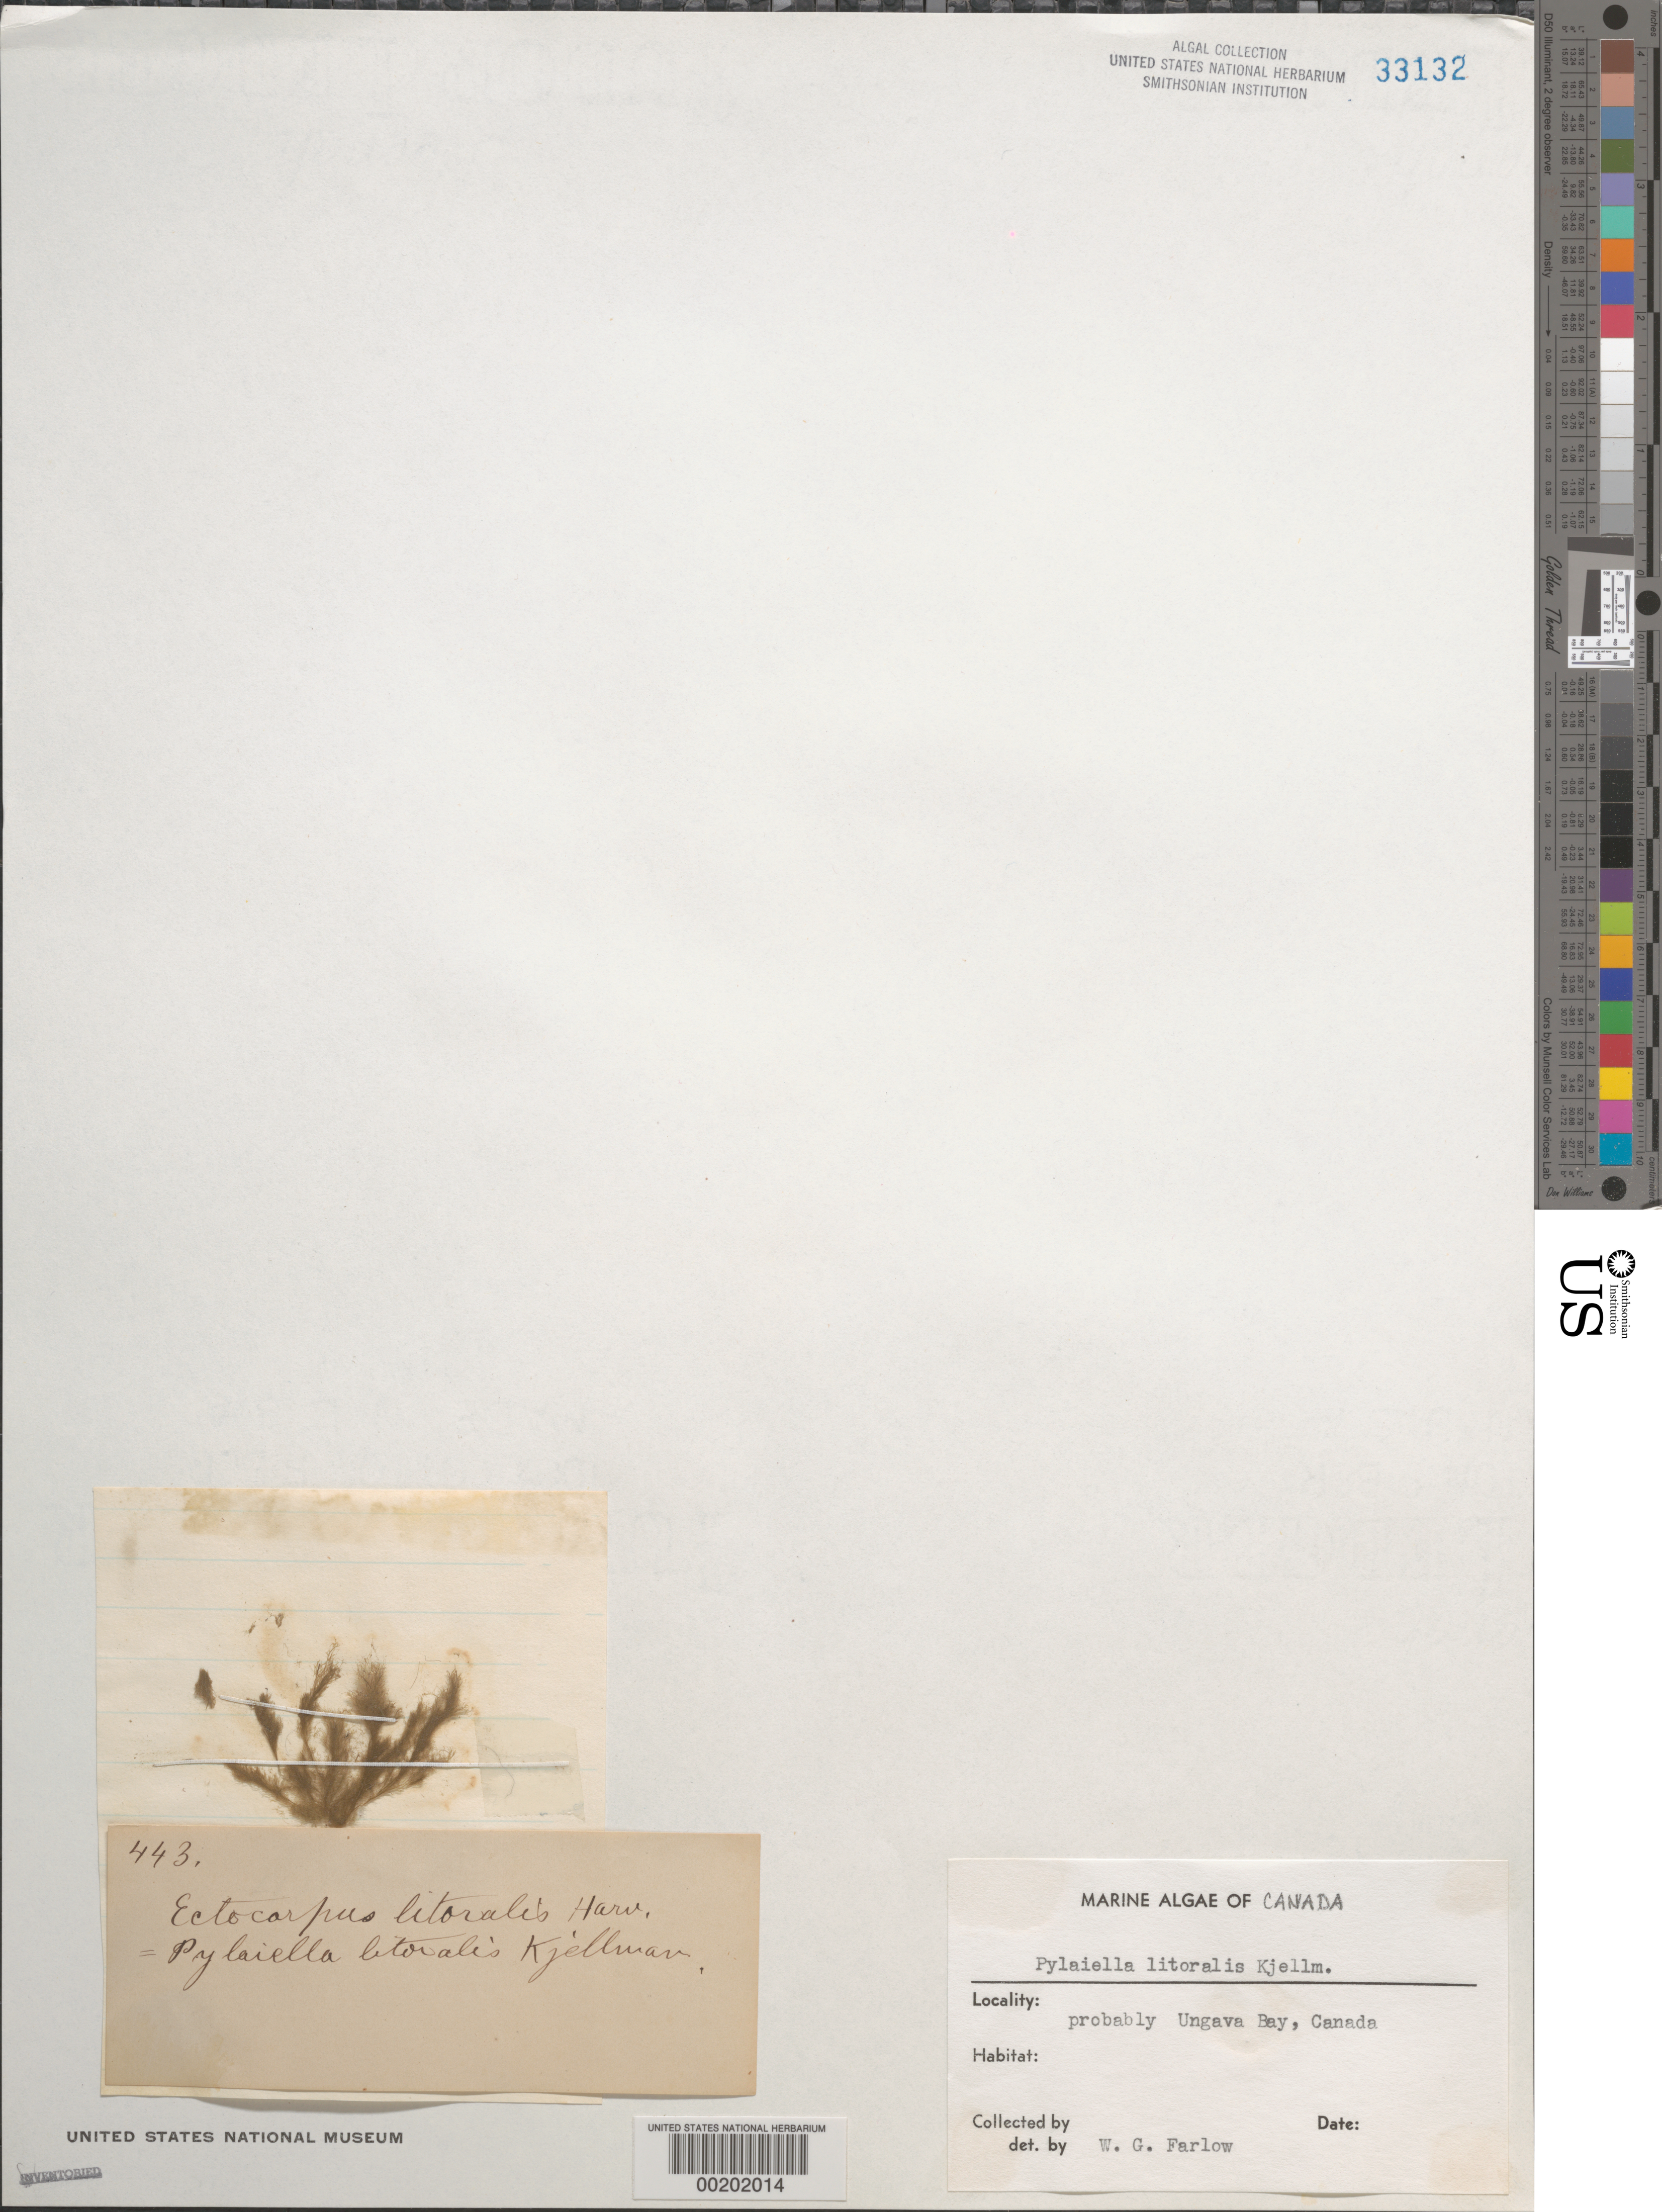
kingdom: Chromista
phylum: Ochrophyta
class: Phaeophyceae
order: Ectocarpales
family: Acinetosporaceae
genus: Pylaiella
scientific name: Pylaiella litoralis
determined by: Farlow, W. G.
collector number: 443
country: Canada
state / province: Quebec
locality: Probably ungava bay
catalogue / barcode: US 33132